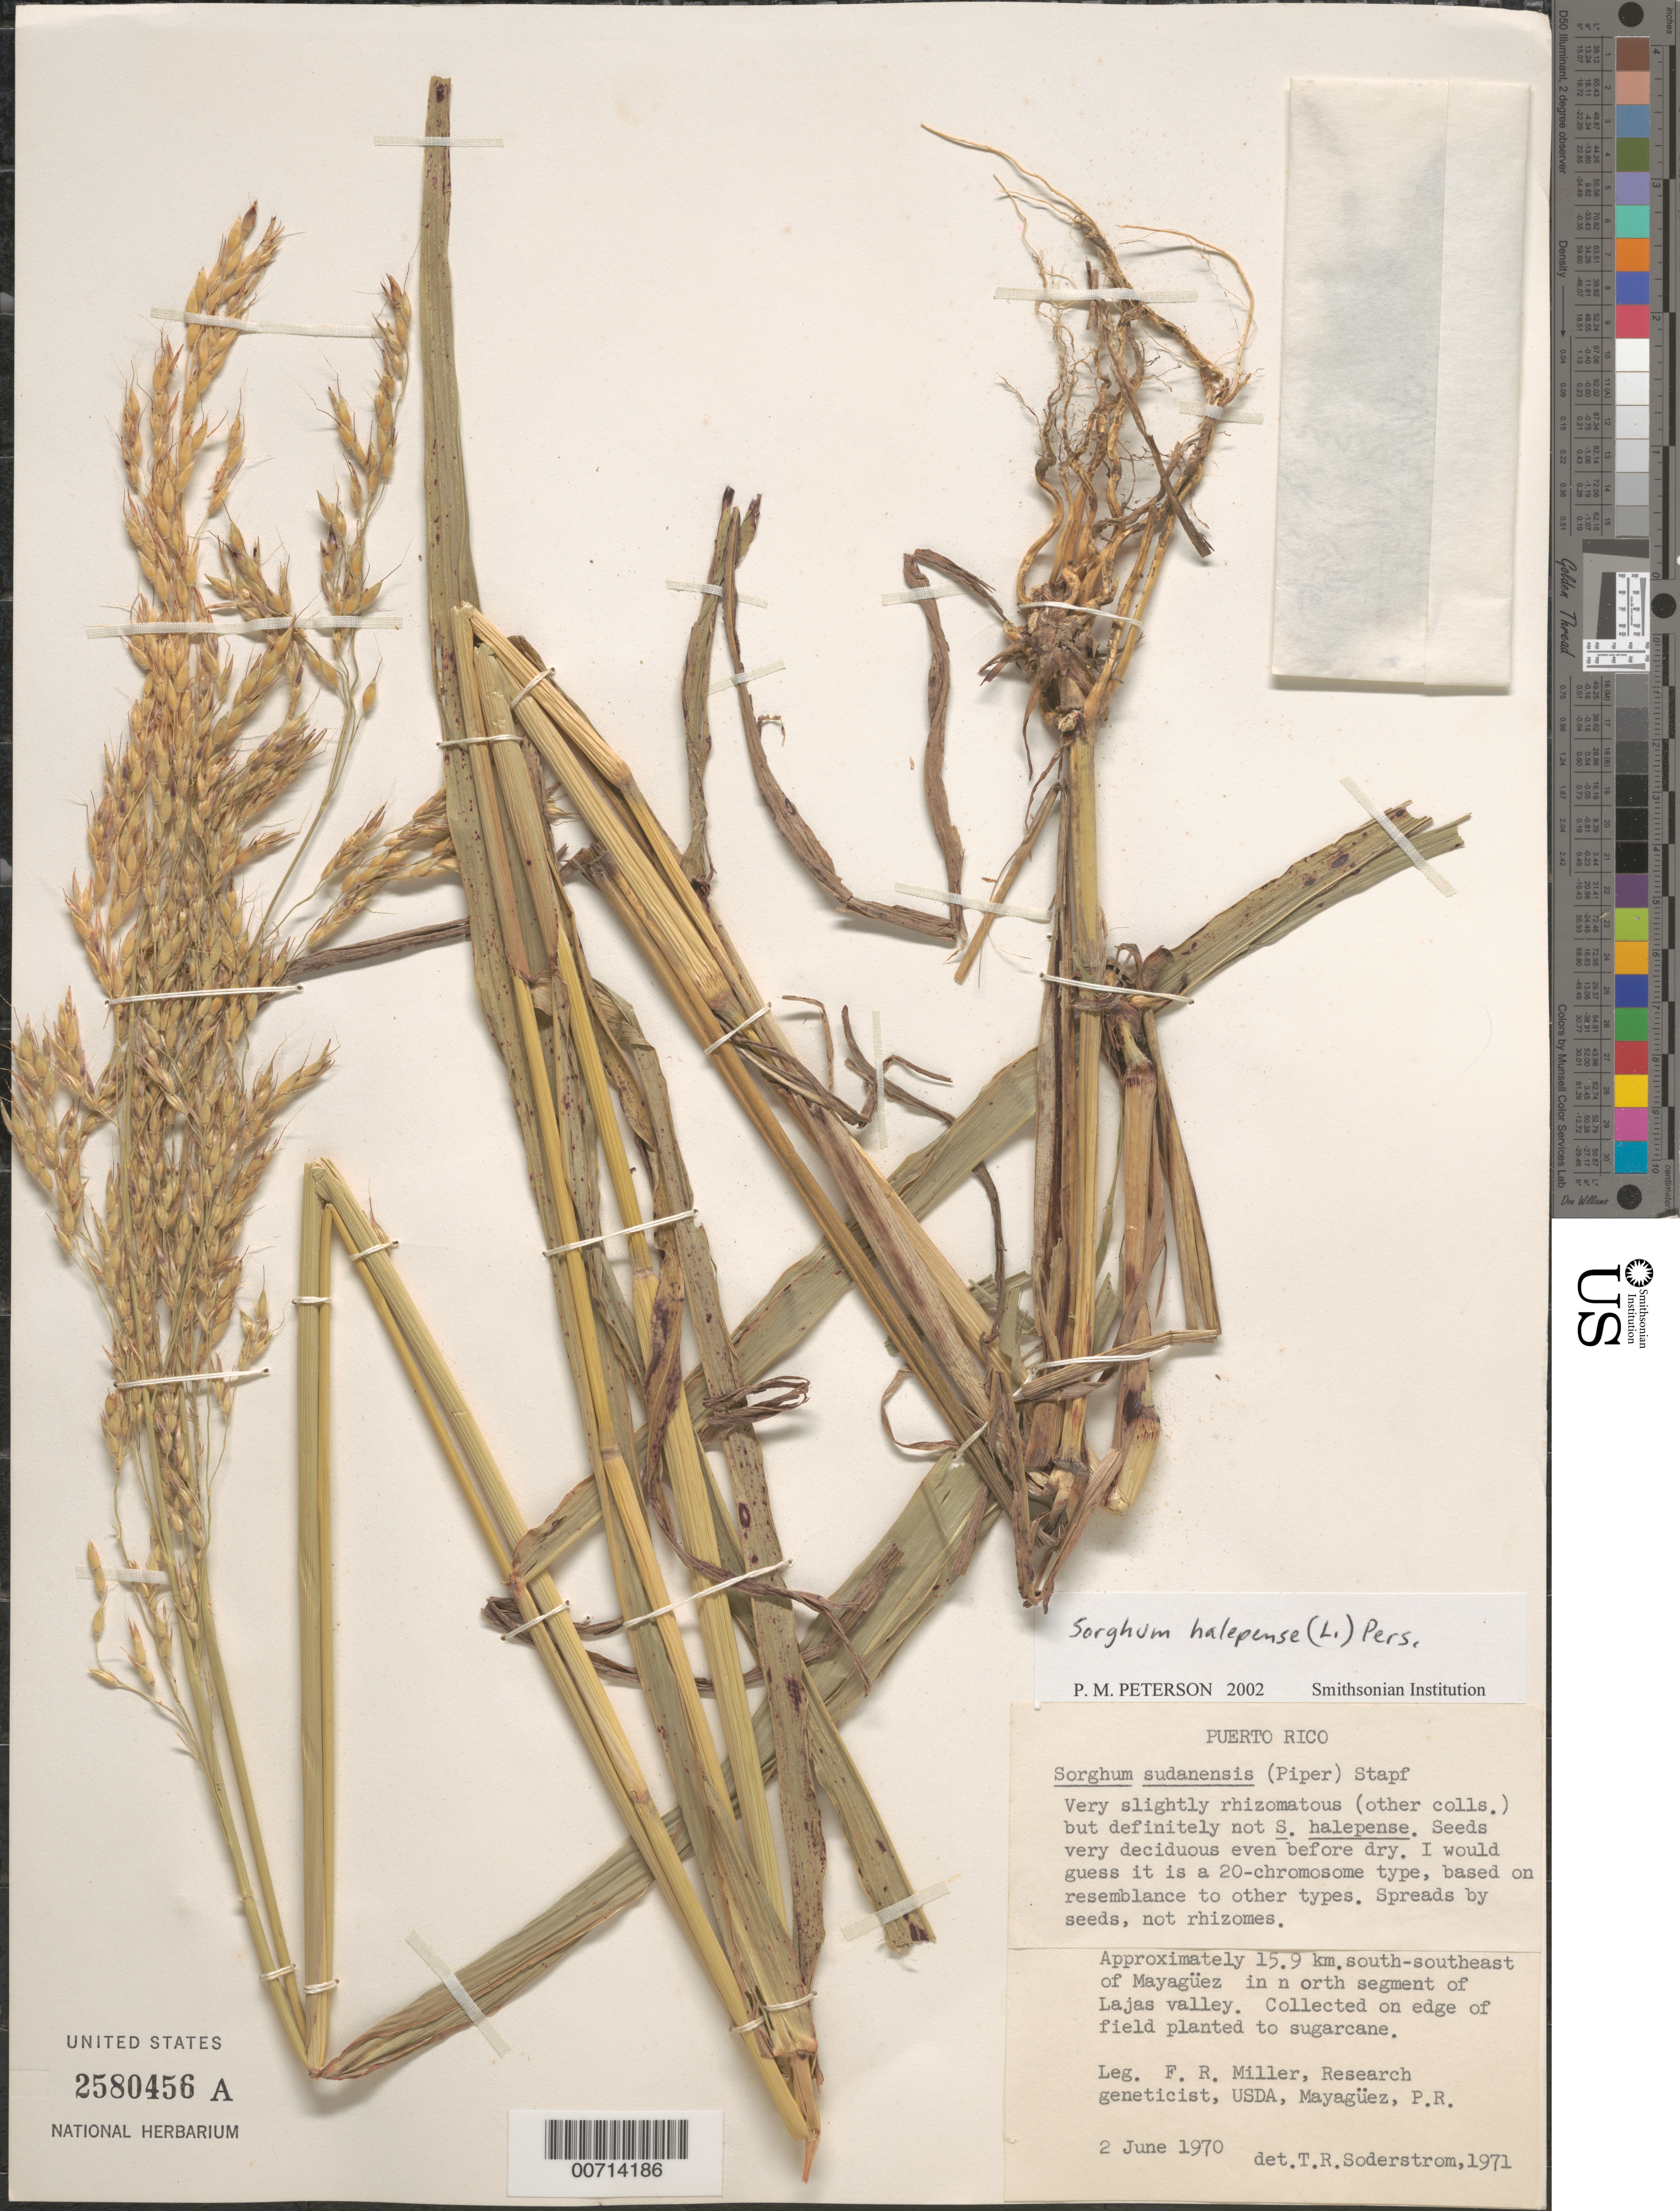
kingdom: Plantae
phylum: Tracheophyta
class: Liliopsida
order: Poales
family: Poaceae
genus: Sorghum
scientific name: Sorghum halepense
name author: (L.) Pers.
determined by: Peterson, Paul M., (BOT), Smithsonian Institution - National Museum of Natural History (UNITED STATES)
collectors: F. R. Miller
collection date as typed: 02 Jun 1970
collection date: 1970-06-02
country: Puerto Rico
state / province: Mayagüez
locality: Mayaguez, appr. 15.9 km S-SE of; in N segment of Lajas Valley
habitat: On edge of field planted to sugarcane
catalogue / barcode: US 2580456A